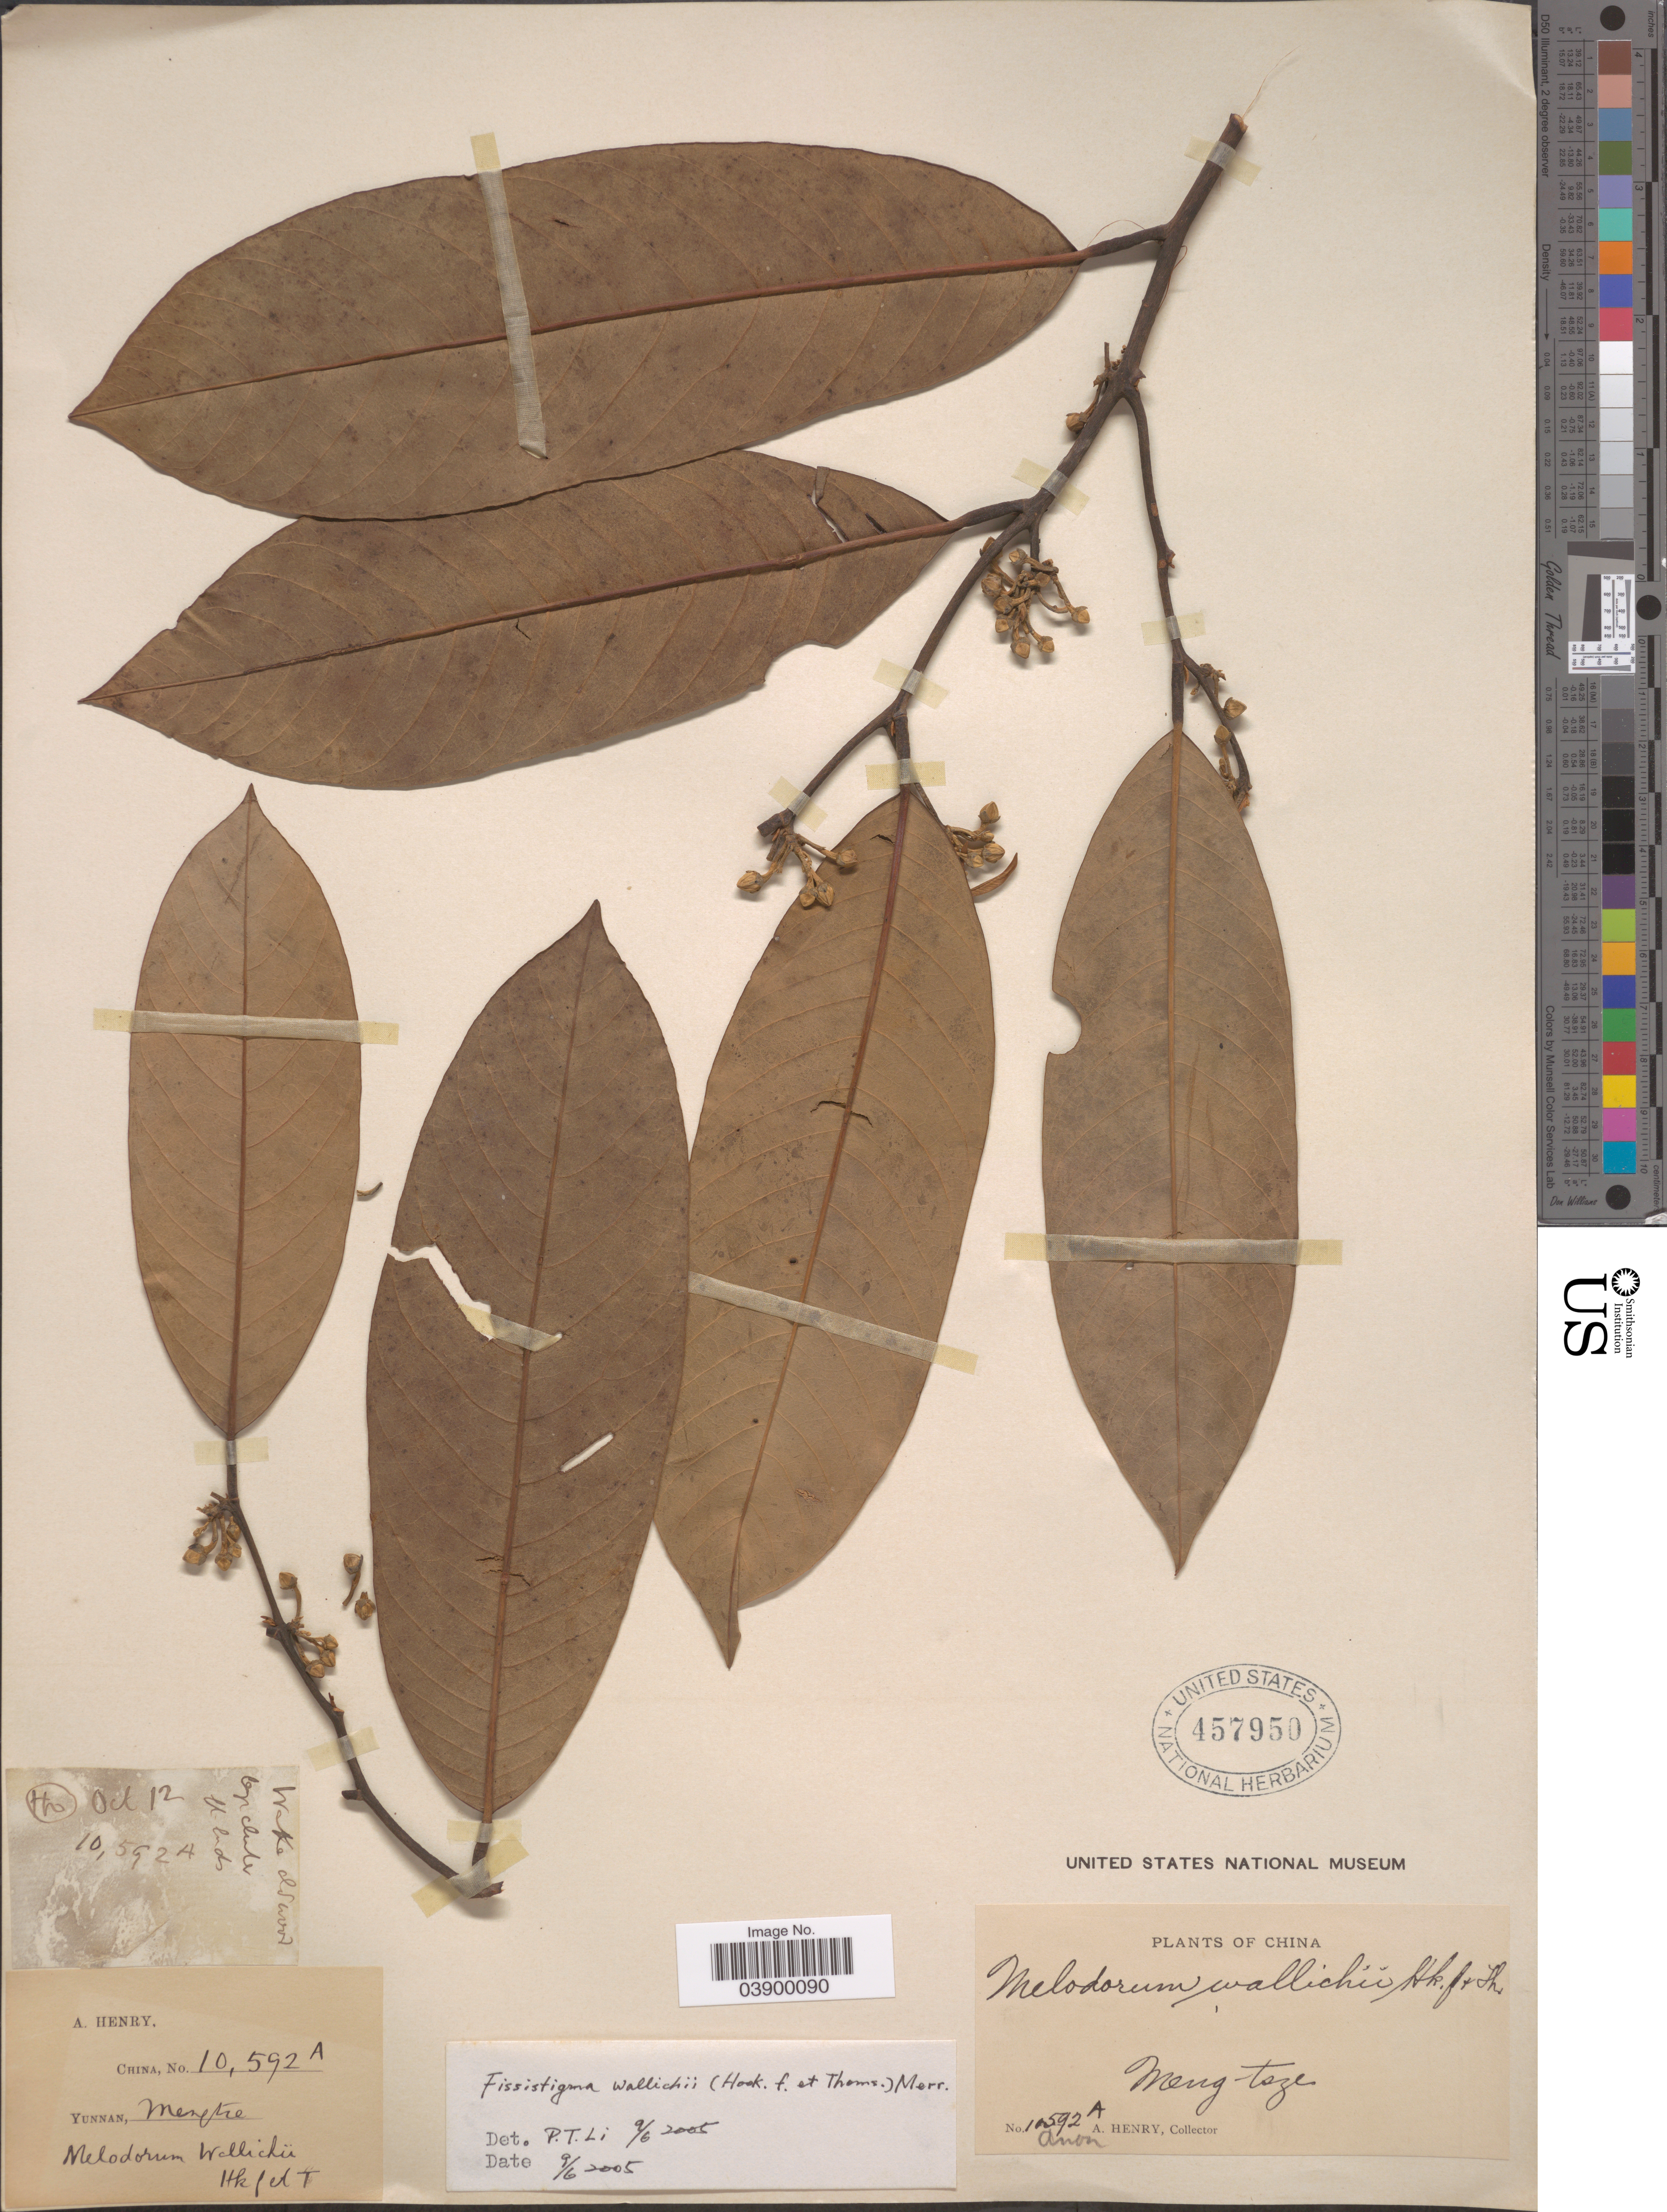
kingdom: Plantae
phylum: Tracheophyta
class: Magnoliopsida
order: Magnoliales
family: Annonaceae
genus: Fissistigma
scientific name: Fissistigma wallichii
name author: (Hook. f. & Thomson) Merr.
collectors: A. Henry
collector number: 10592 A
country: China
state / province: Yunnan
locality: Meng-tsze.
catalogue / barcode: US 457950